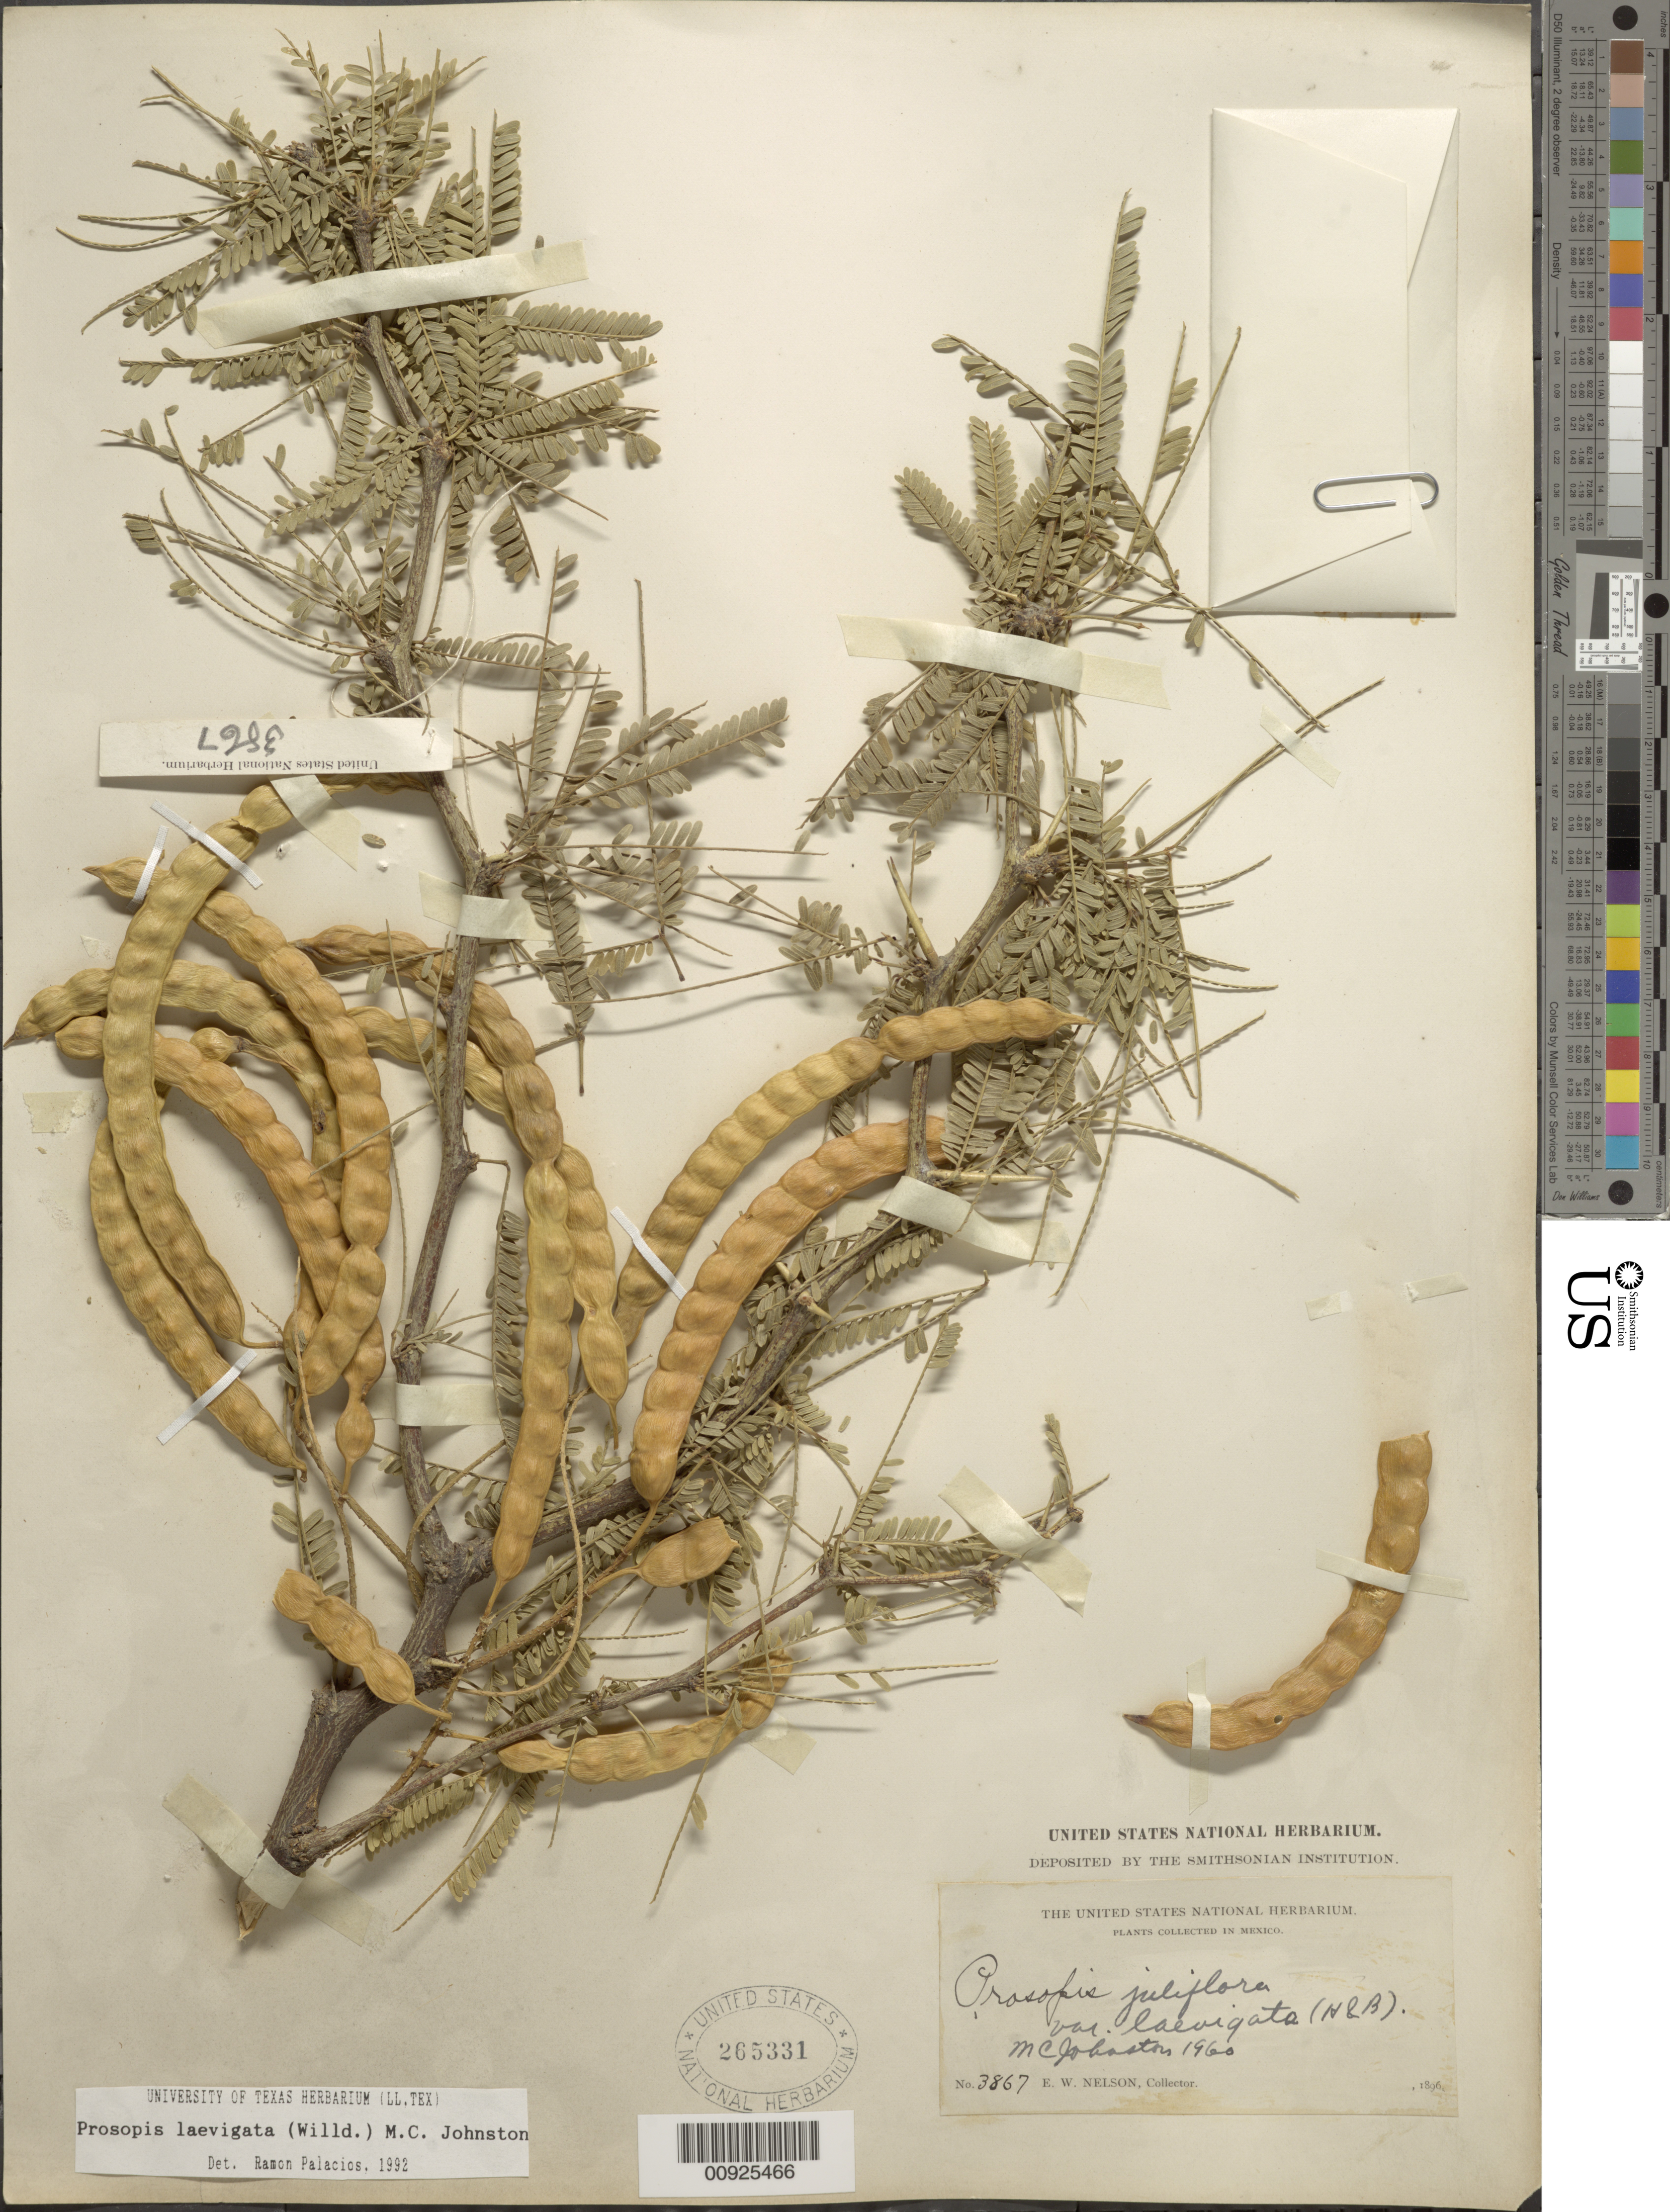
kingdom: Plantae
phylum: Tracheophyta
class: Magnoliopsida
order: Fabales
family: Fabaceae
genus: Neltuma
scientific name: Neltuma laevigata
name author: (Humb. & Bonpl. ex Willd.) Britton & Rose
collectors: E. W. Nelson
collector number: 3867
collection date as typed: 1896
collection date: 1896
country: Mexico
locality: Mexico.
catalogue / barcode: US 265331